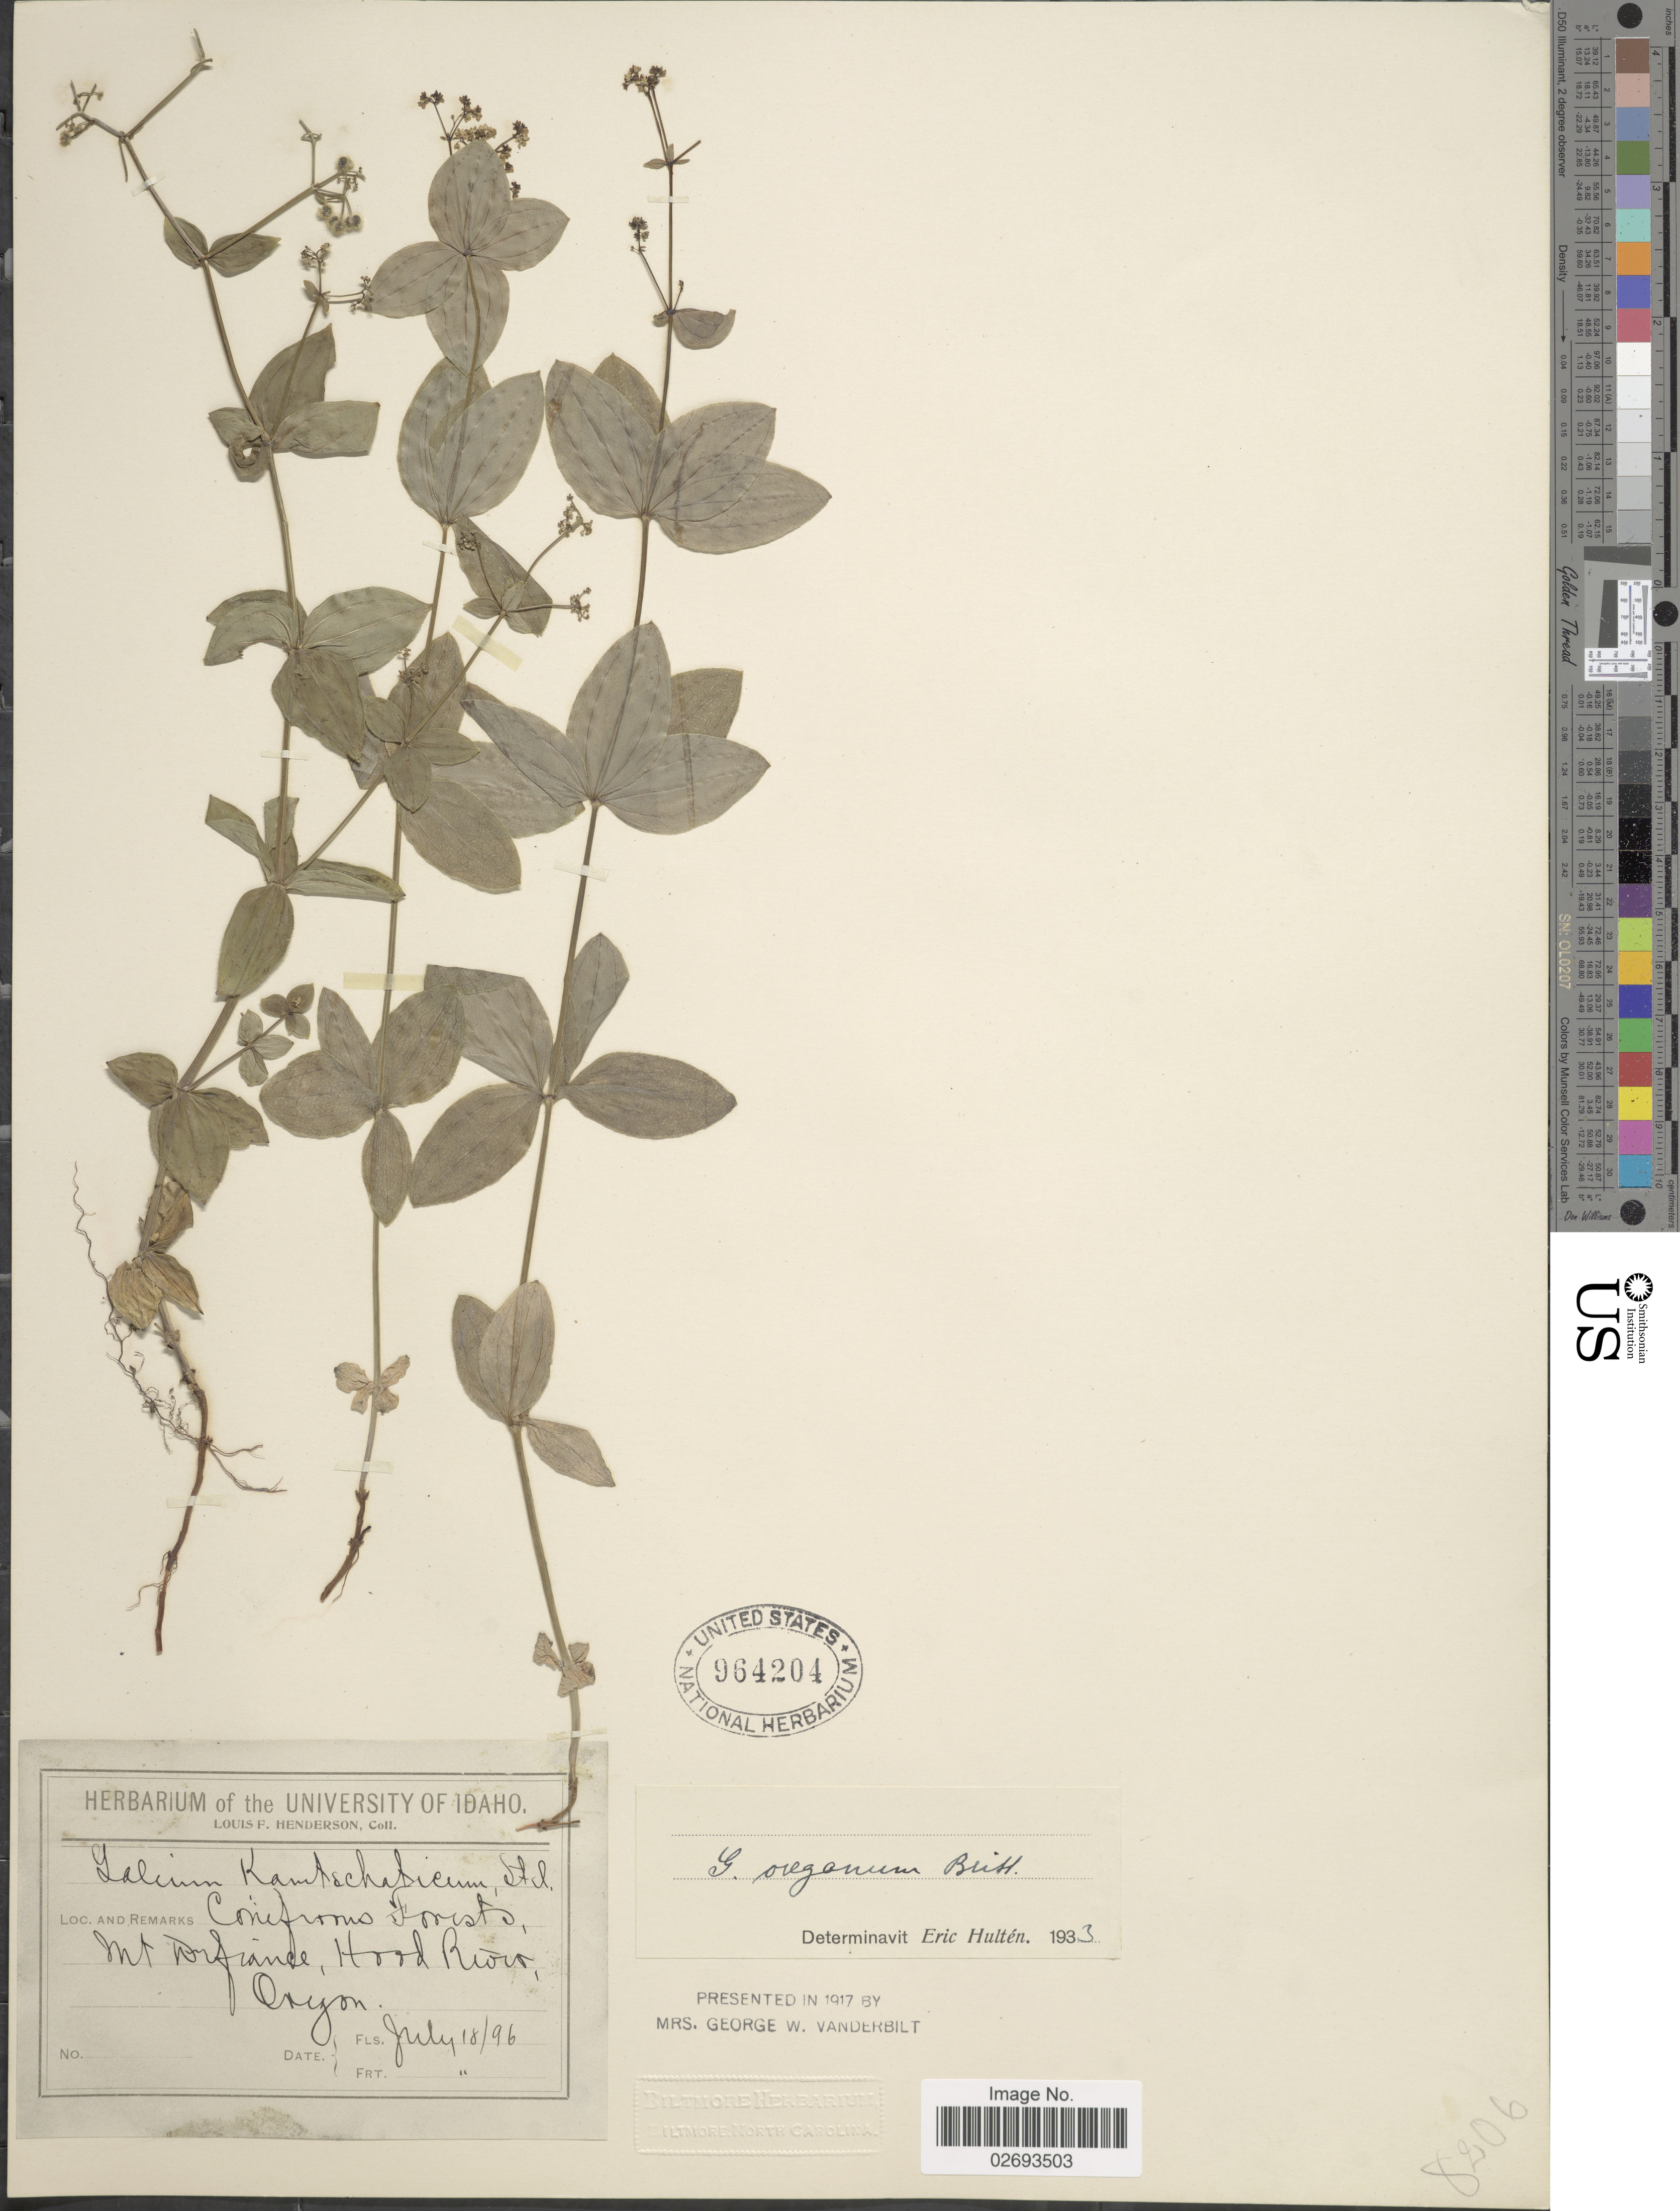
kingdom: Plantae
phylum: Tracheophyta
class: Magnoliopsida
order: Gentianales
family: Rubiaceae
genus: Galium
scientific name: Galium oreganum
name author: Britton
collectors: L. Henderson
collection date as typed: Transcribed d/m/y: 18/7/96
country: United States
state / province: Oregon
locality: Mt Defiance Hood River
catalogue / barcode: US 964204